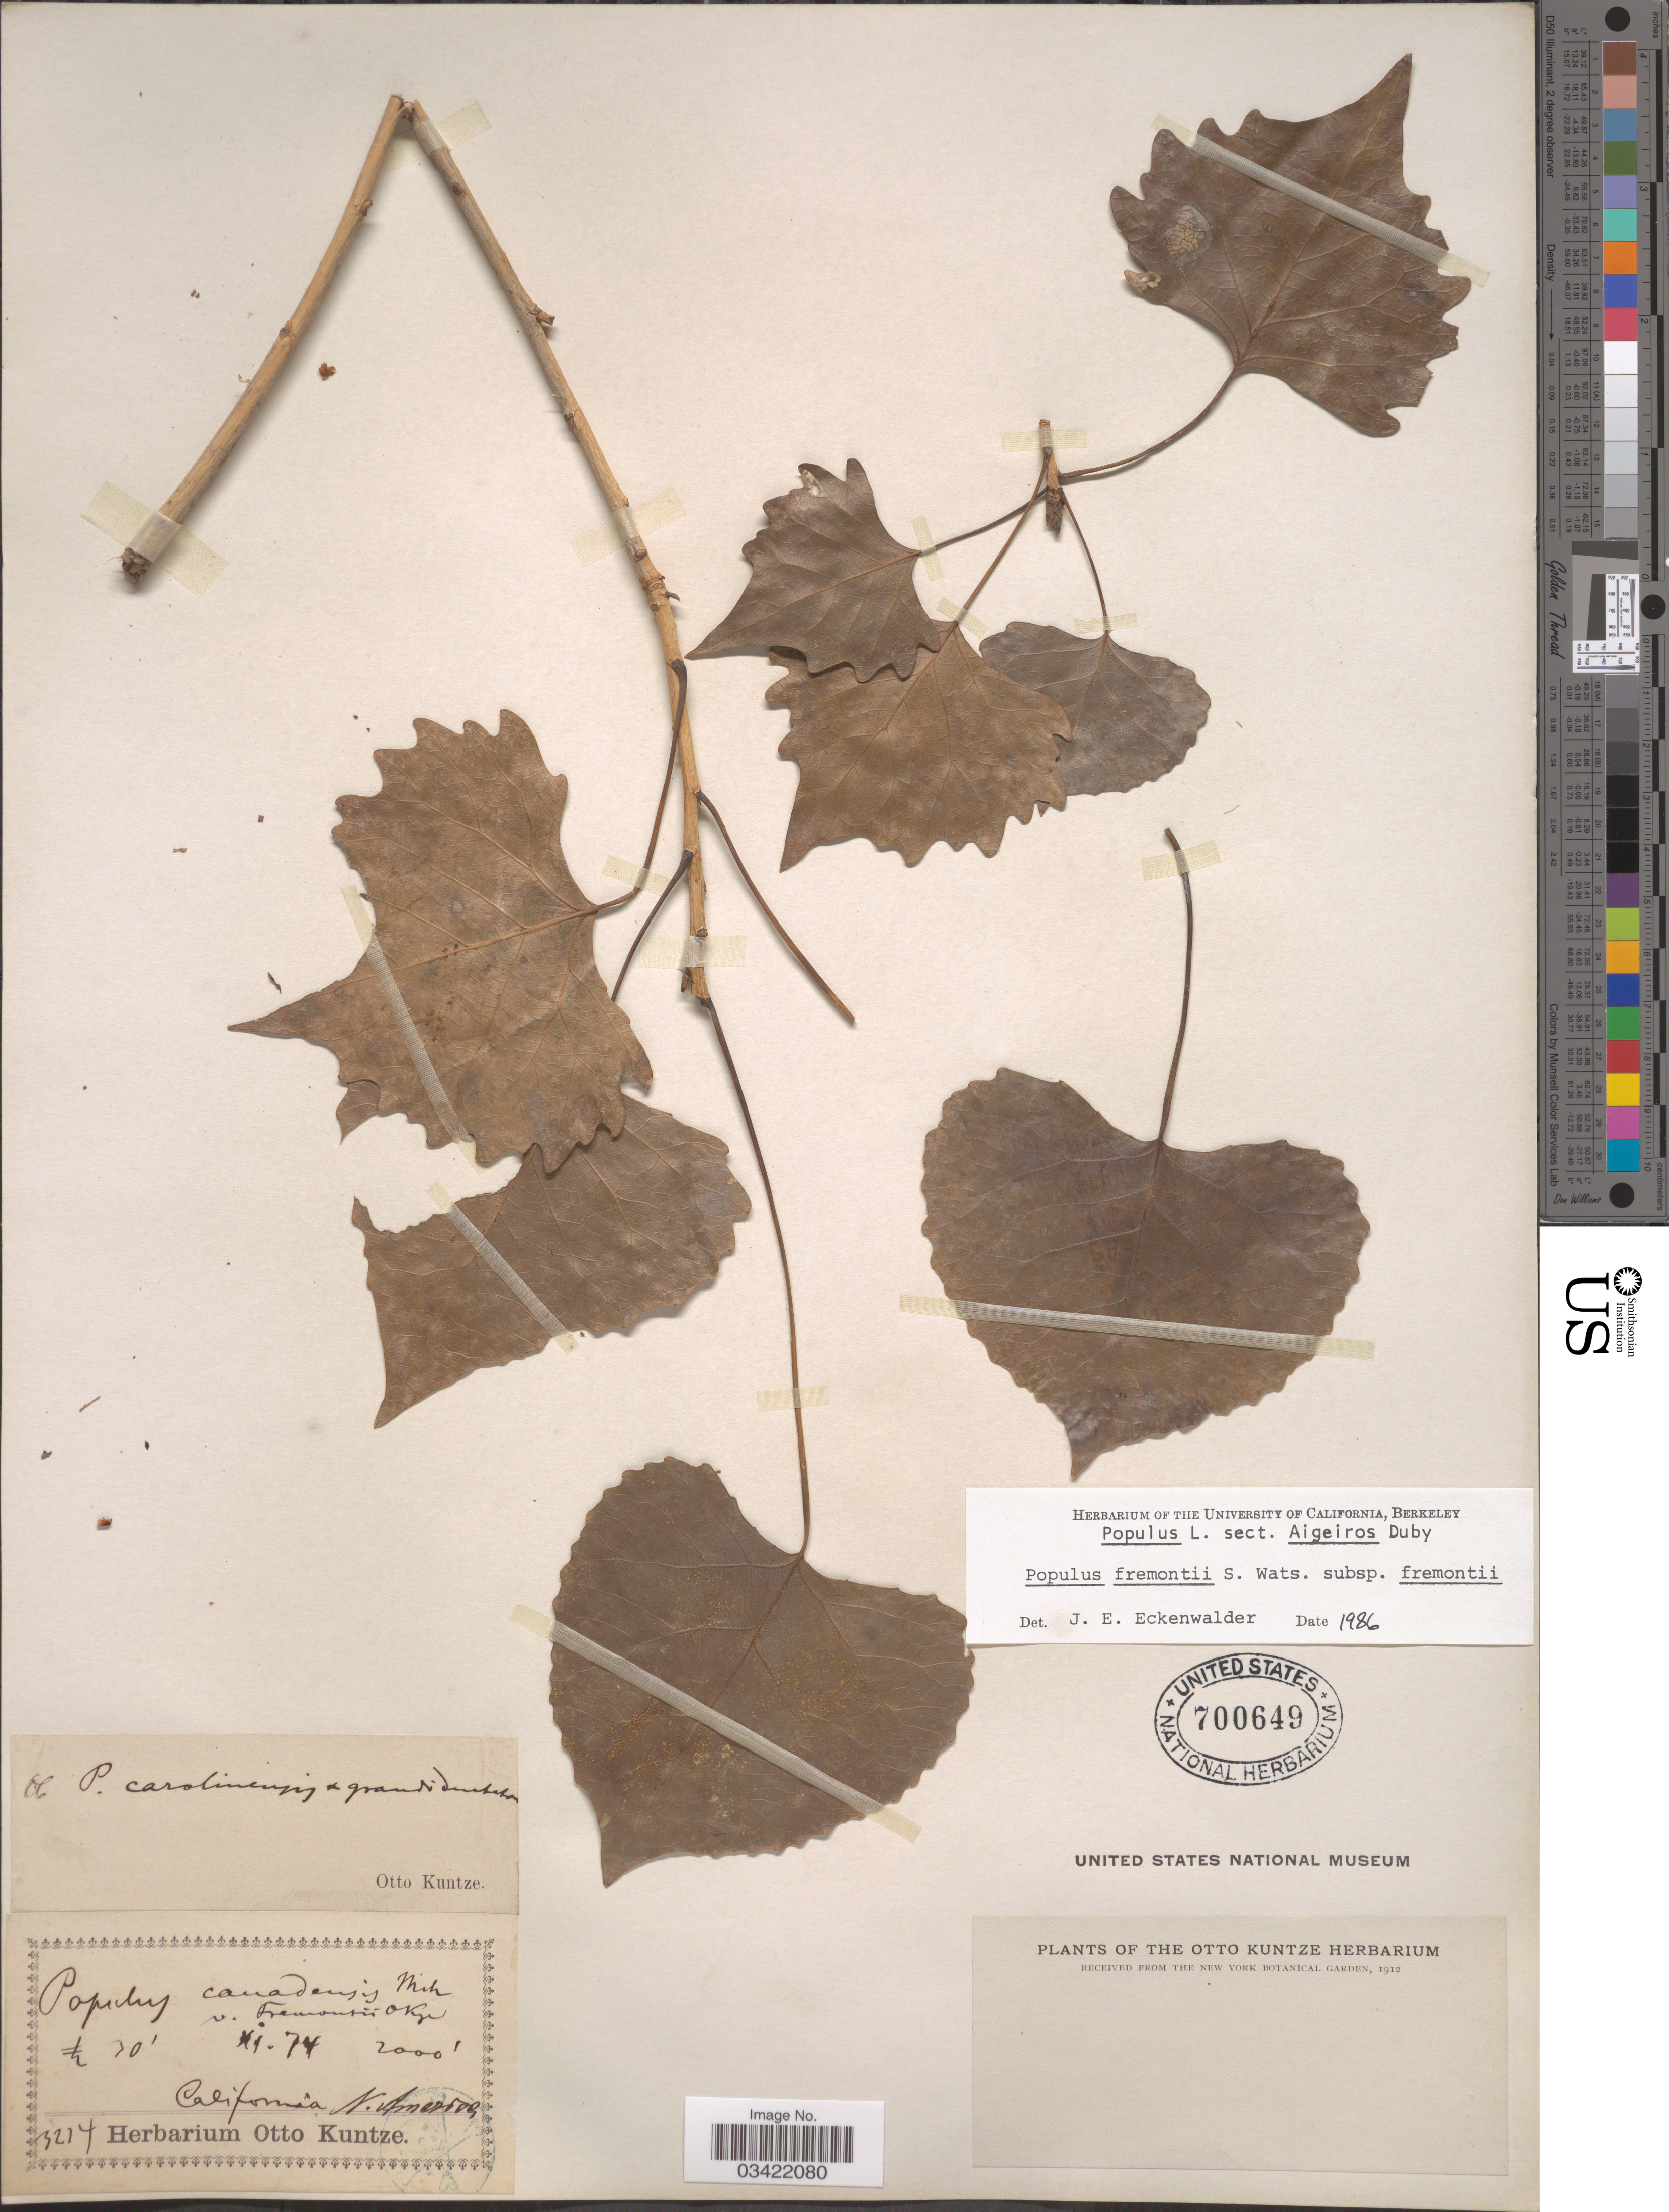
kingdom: Plantae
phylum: Tracheophyta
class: Magnoliopsida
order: Malpighiales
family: Salicaceae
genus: Populus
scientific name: Populus fremontii subsp. fremontii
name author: S. Watson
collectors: ex herb. Otto Kuntze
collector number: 3214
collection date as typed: Transcribed d/m/y: //74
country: United States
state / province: California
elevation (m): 610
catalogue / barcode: US 700649